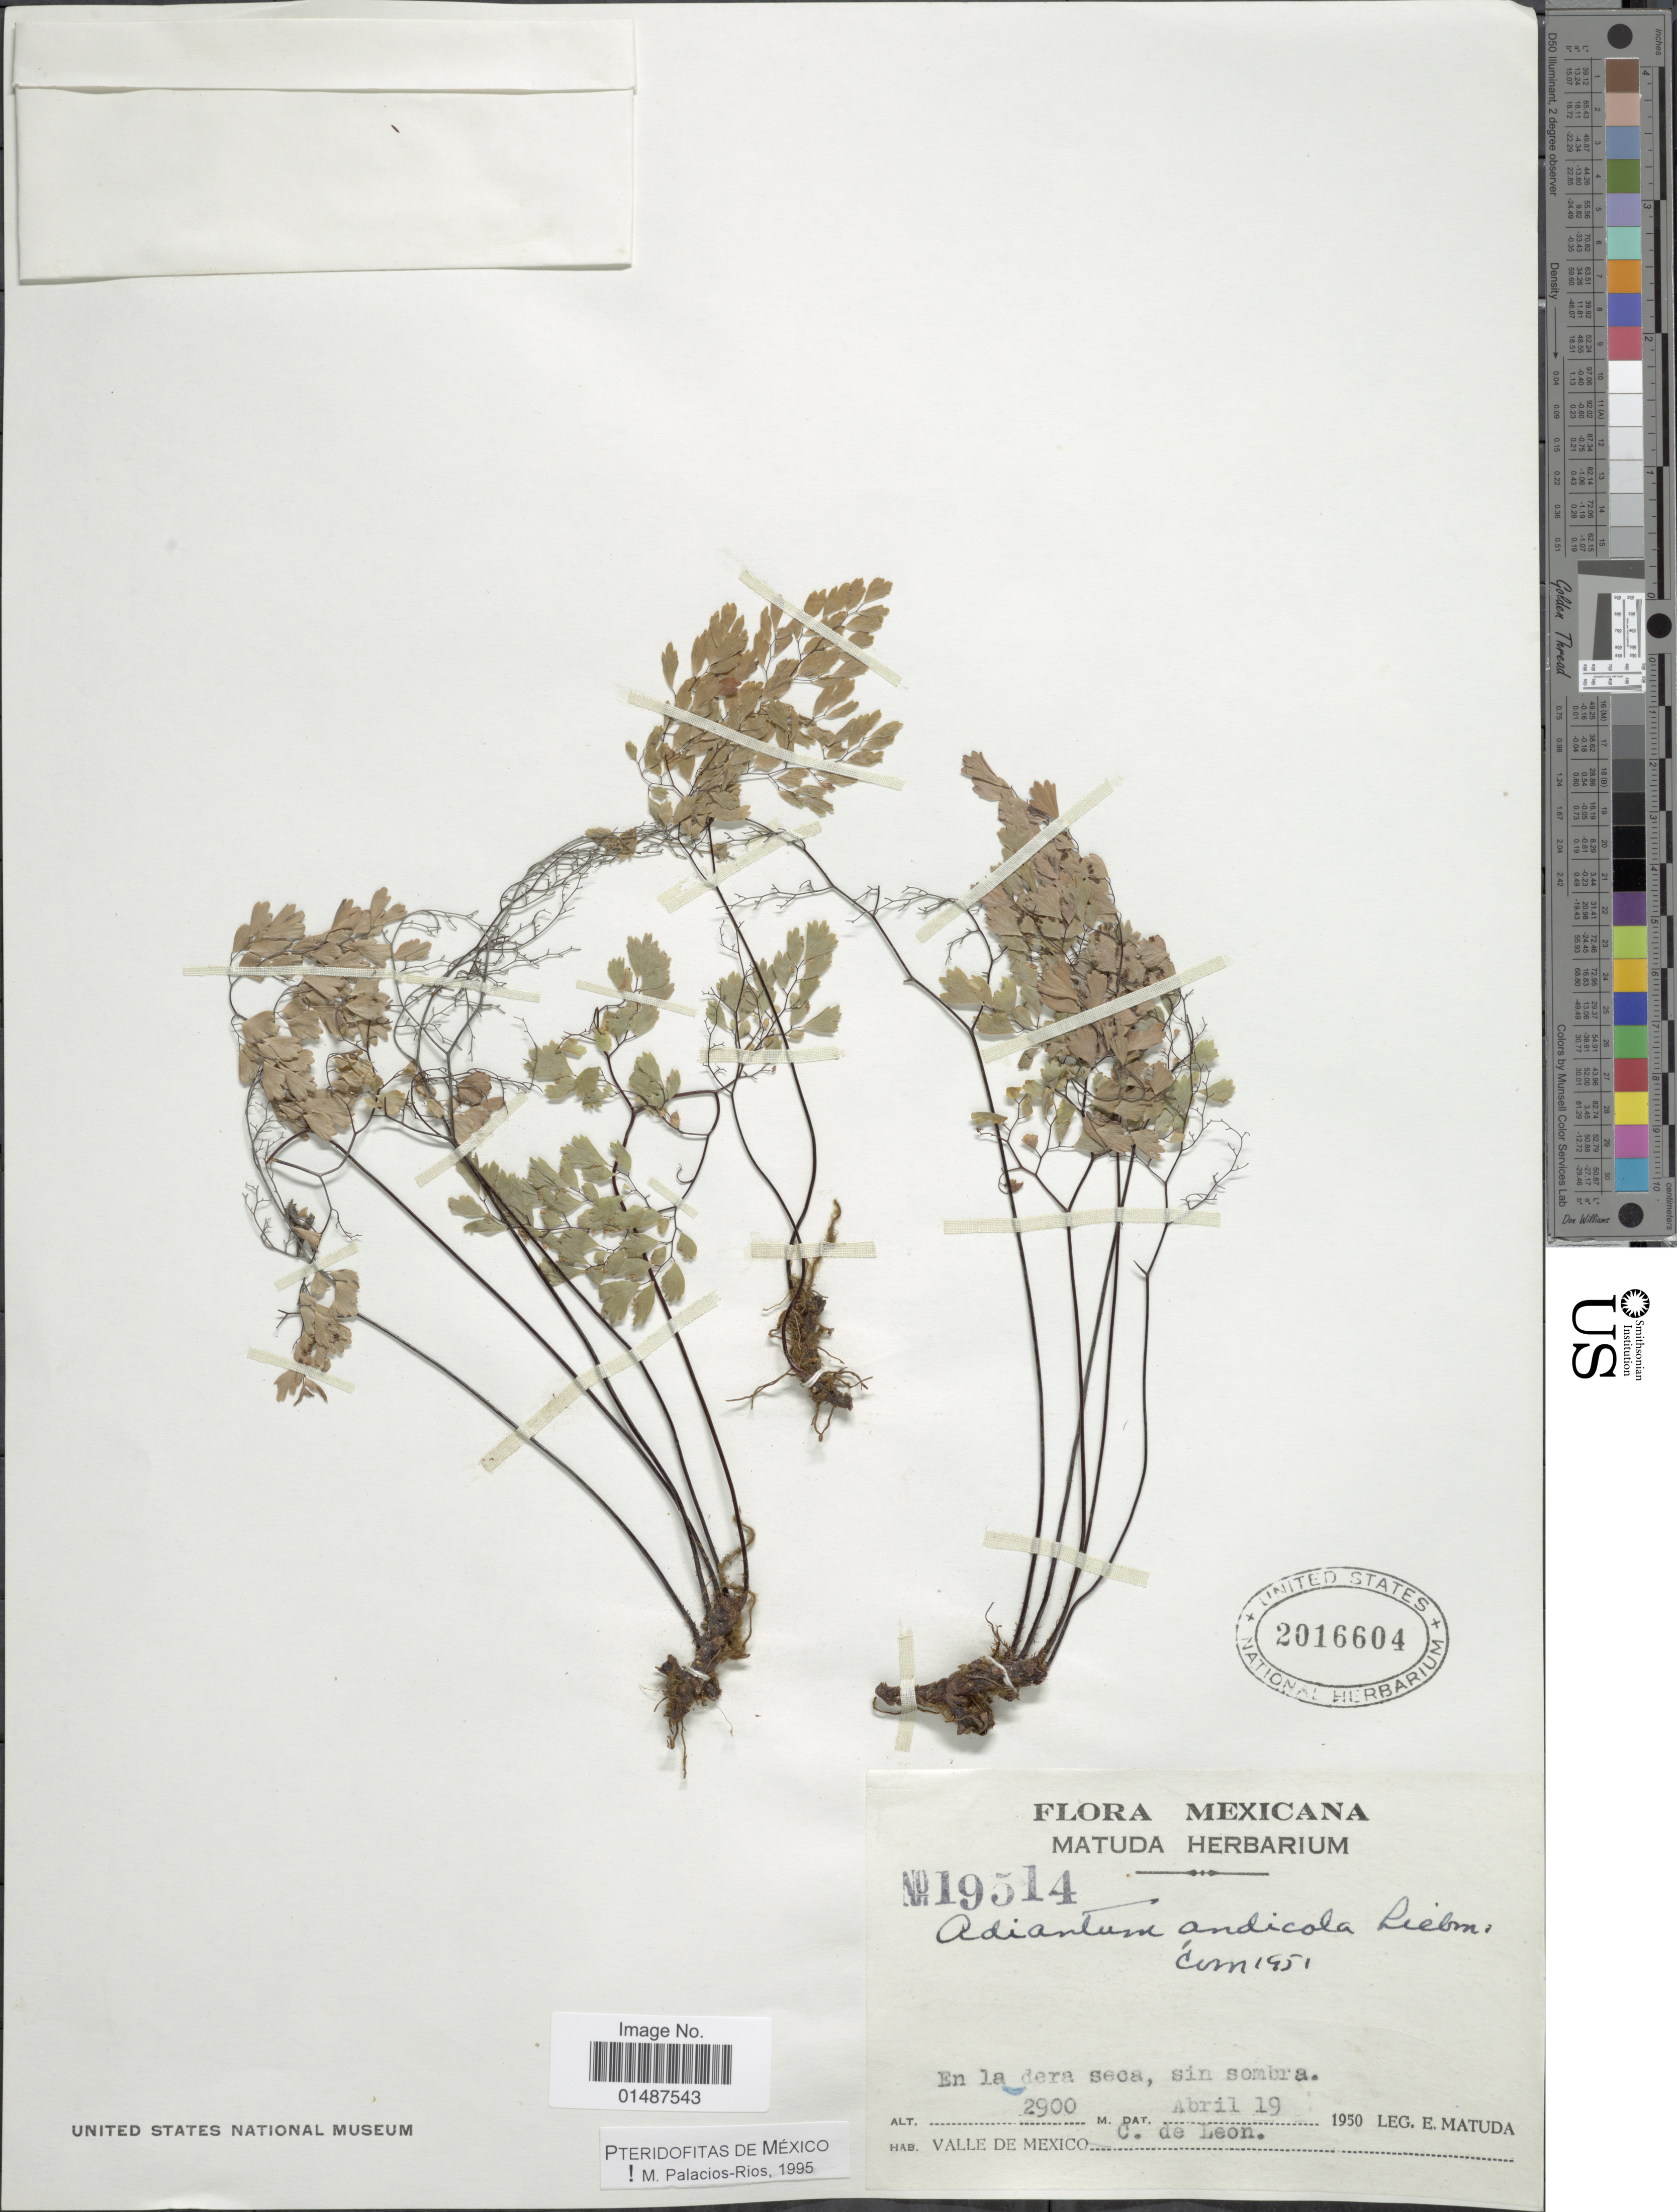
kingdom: Plantae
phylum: Tracheophyta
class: Polypodiopsida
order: Polypodiales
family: Pteridaceae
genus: Adiantum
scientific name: Adiantum andicola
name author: Liebm.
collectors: E. Matuda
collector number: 19514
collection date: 1950-04-19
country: Mexico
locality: Valle de Mexico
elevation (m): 2900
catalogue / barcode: US 2016604